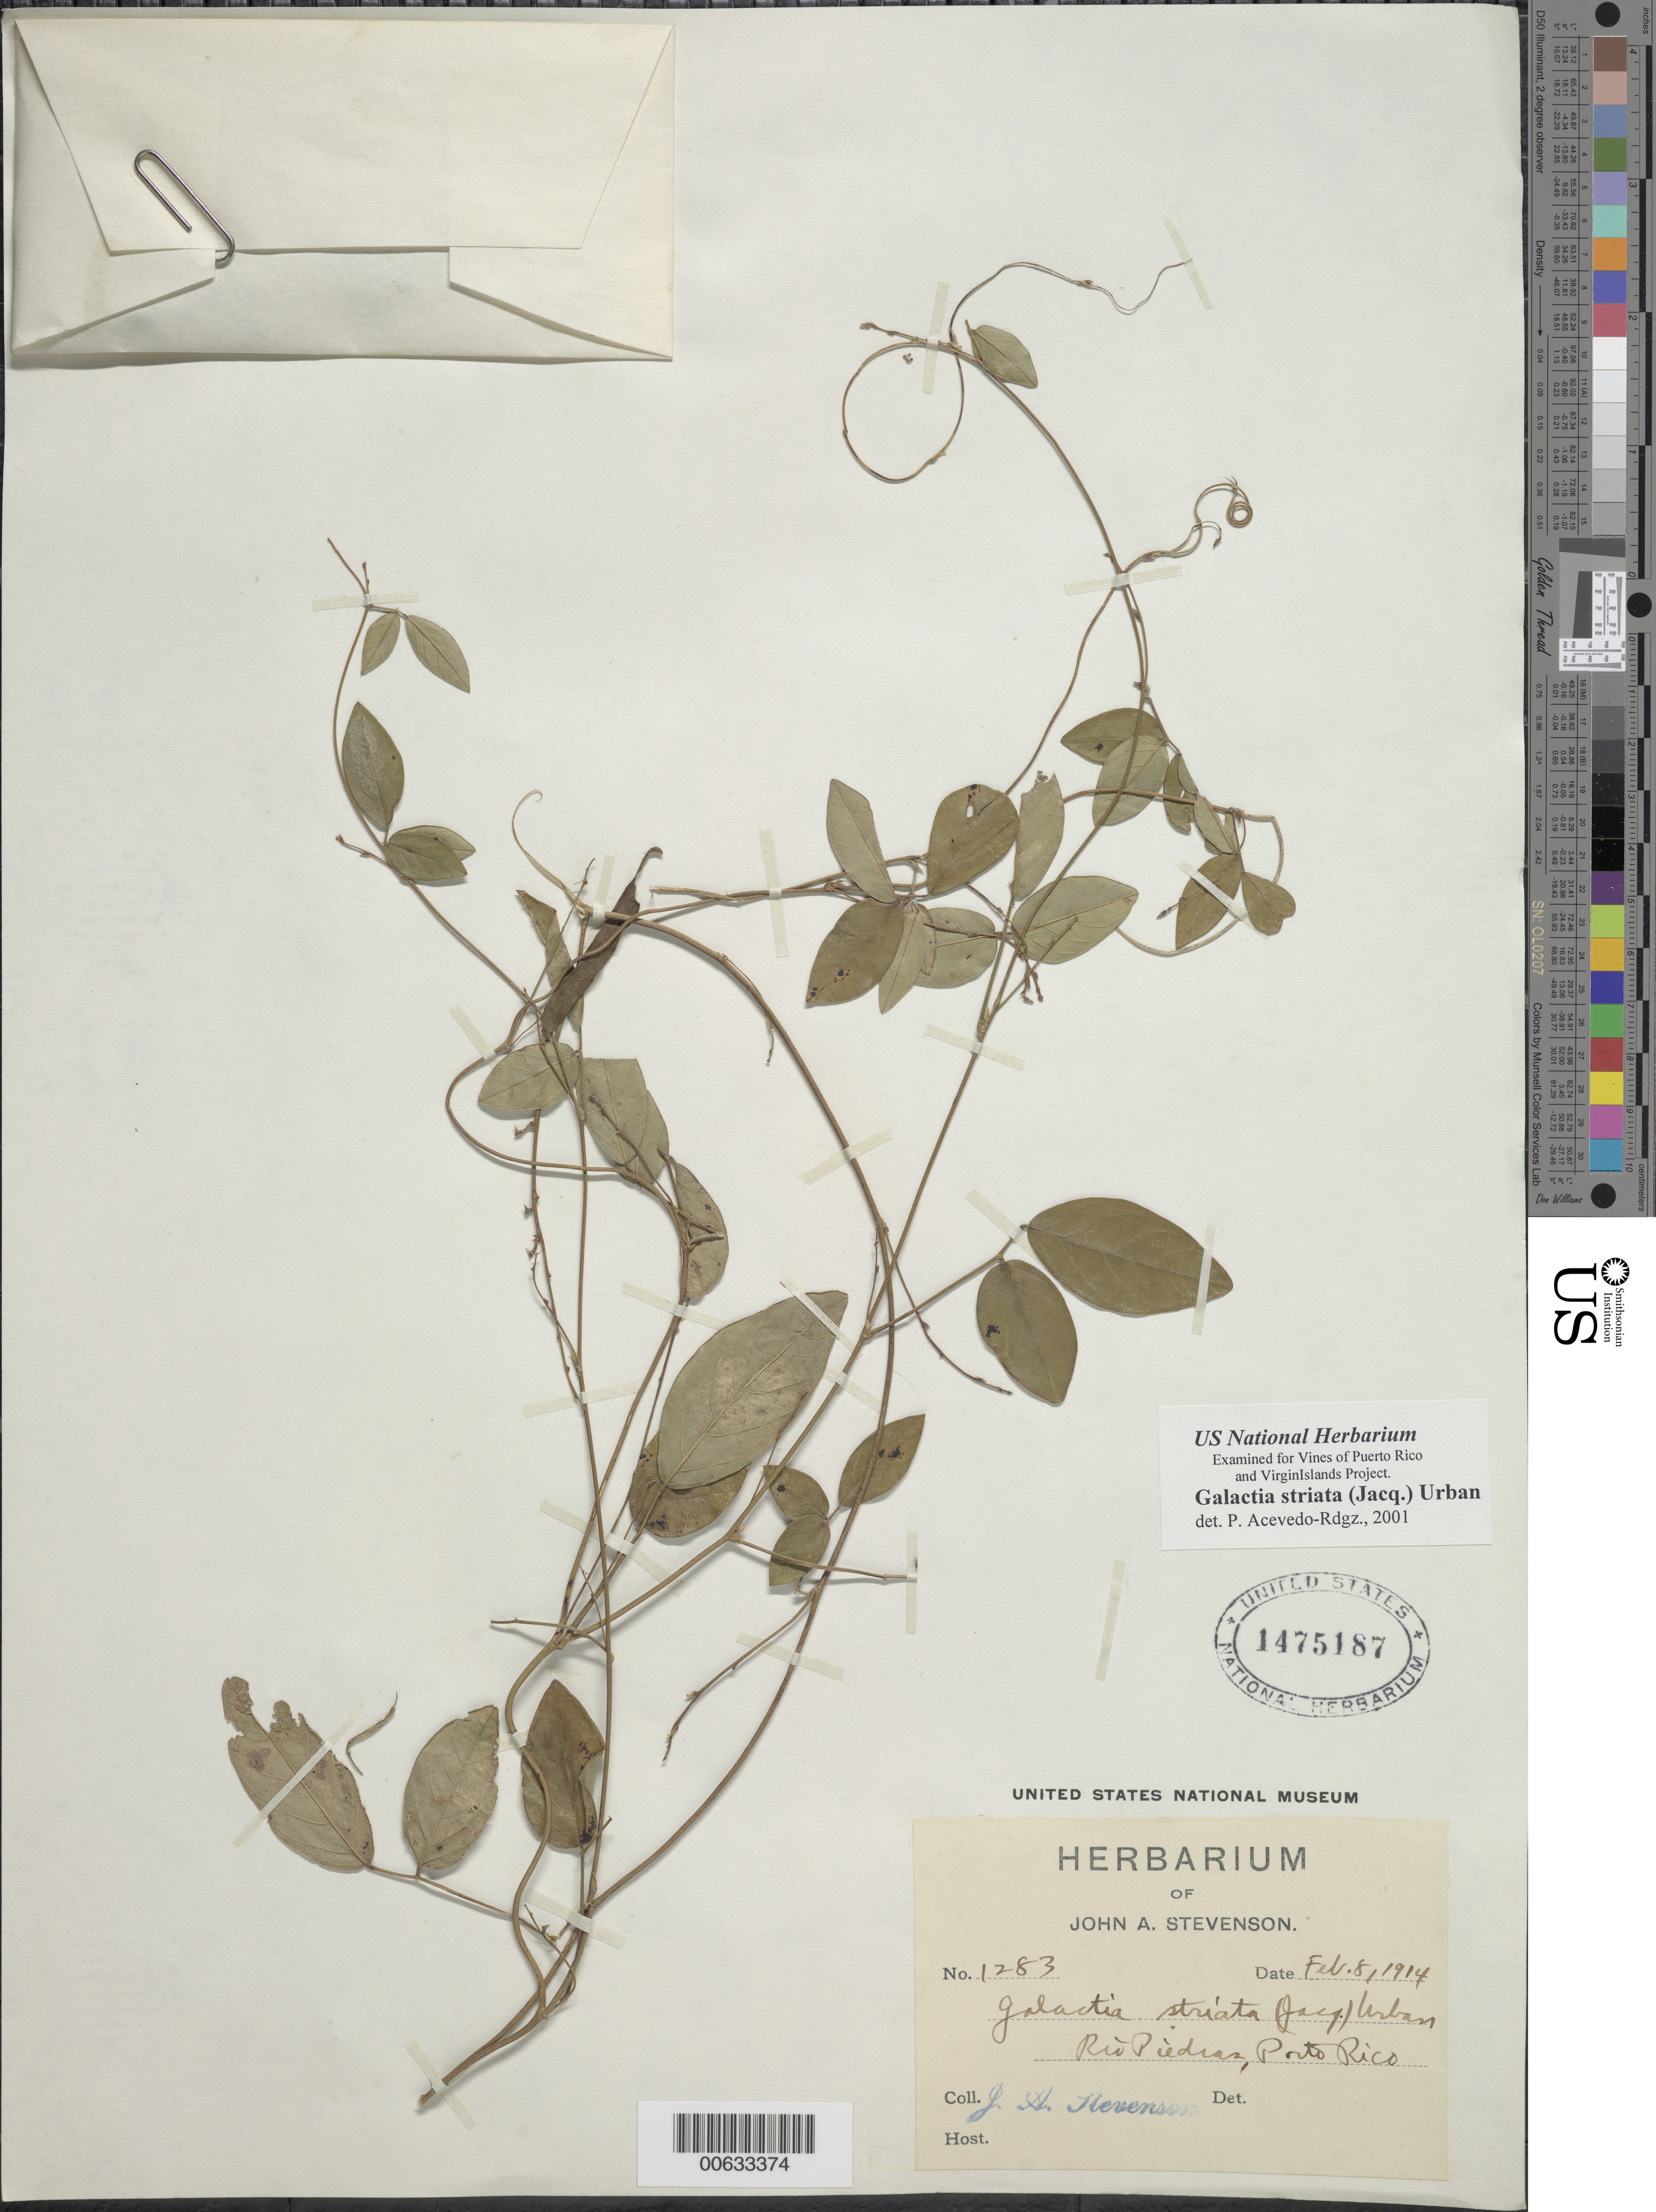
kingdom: Plantae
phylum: Tracheophyta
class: Magnoliopsida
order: Fabales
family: Fabaceae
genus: Galactia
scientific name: Galactia striata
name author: (Jacq.) Urb.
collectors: J. Stevenson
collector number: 1283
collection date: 1914-02-08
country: Puerto Rico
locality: Rio Piedra, Porto Rico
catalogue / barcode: US 1475187